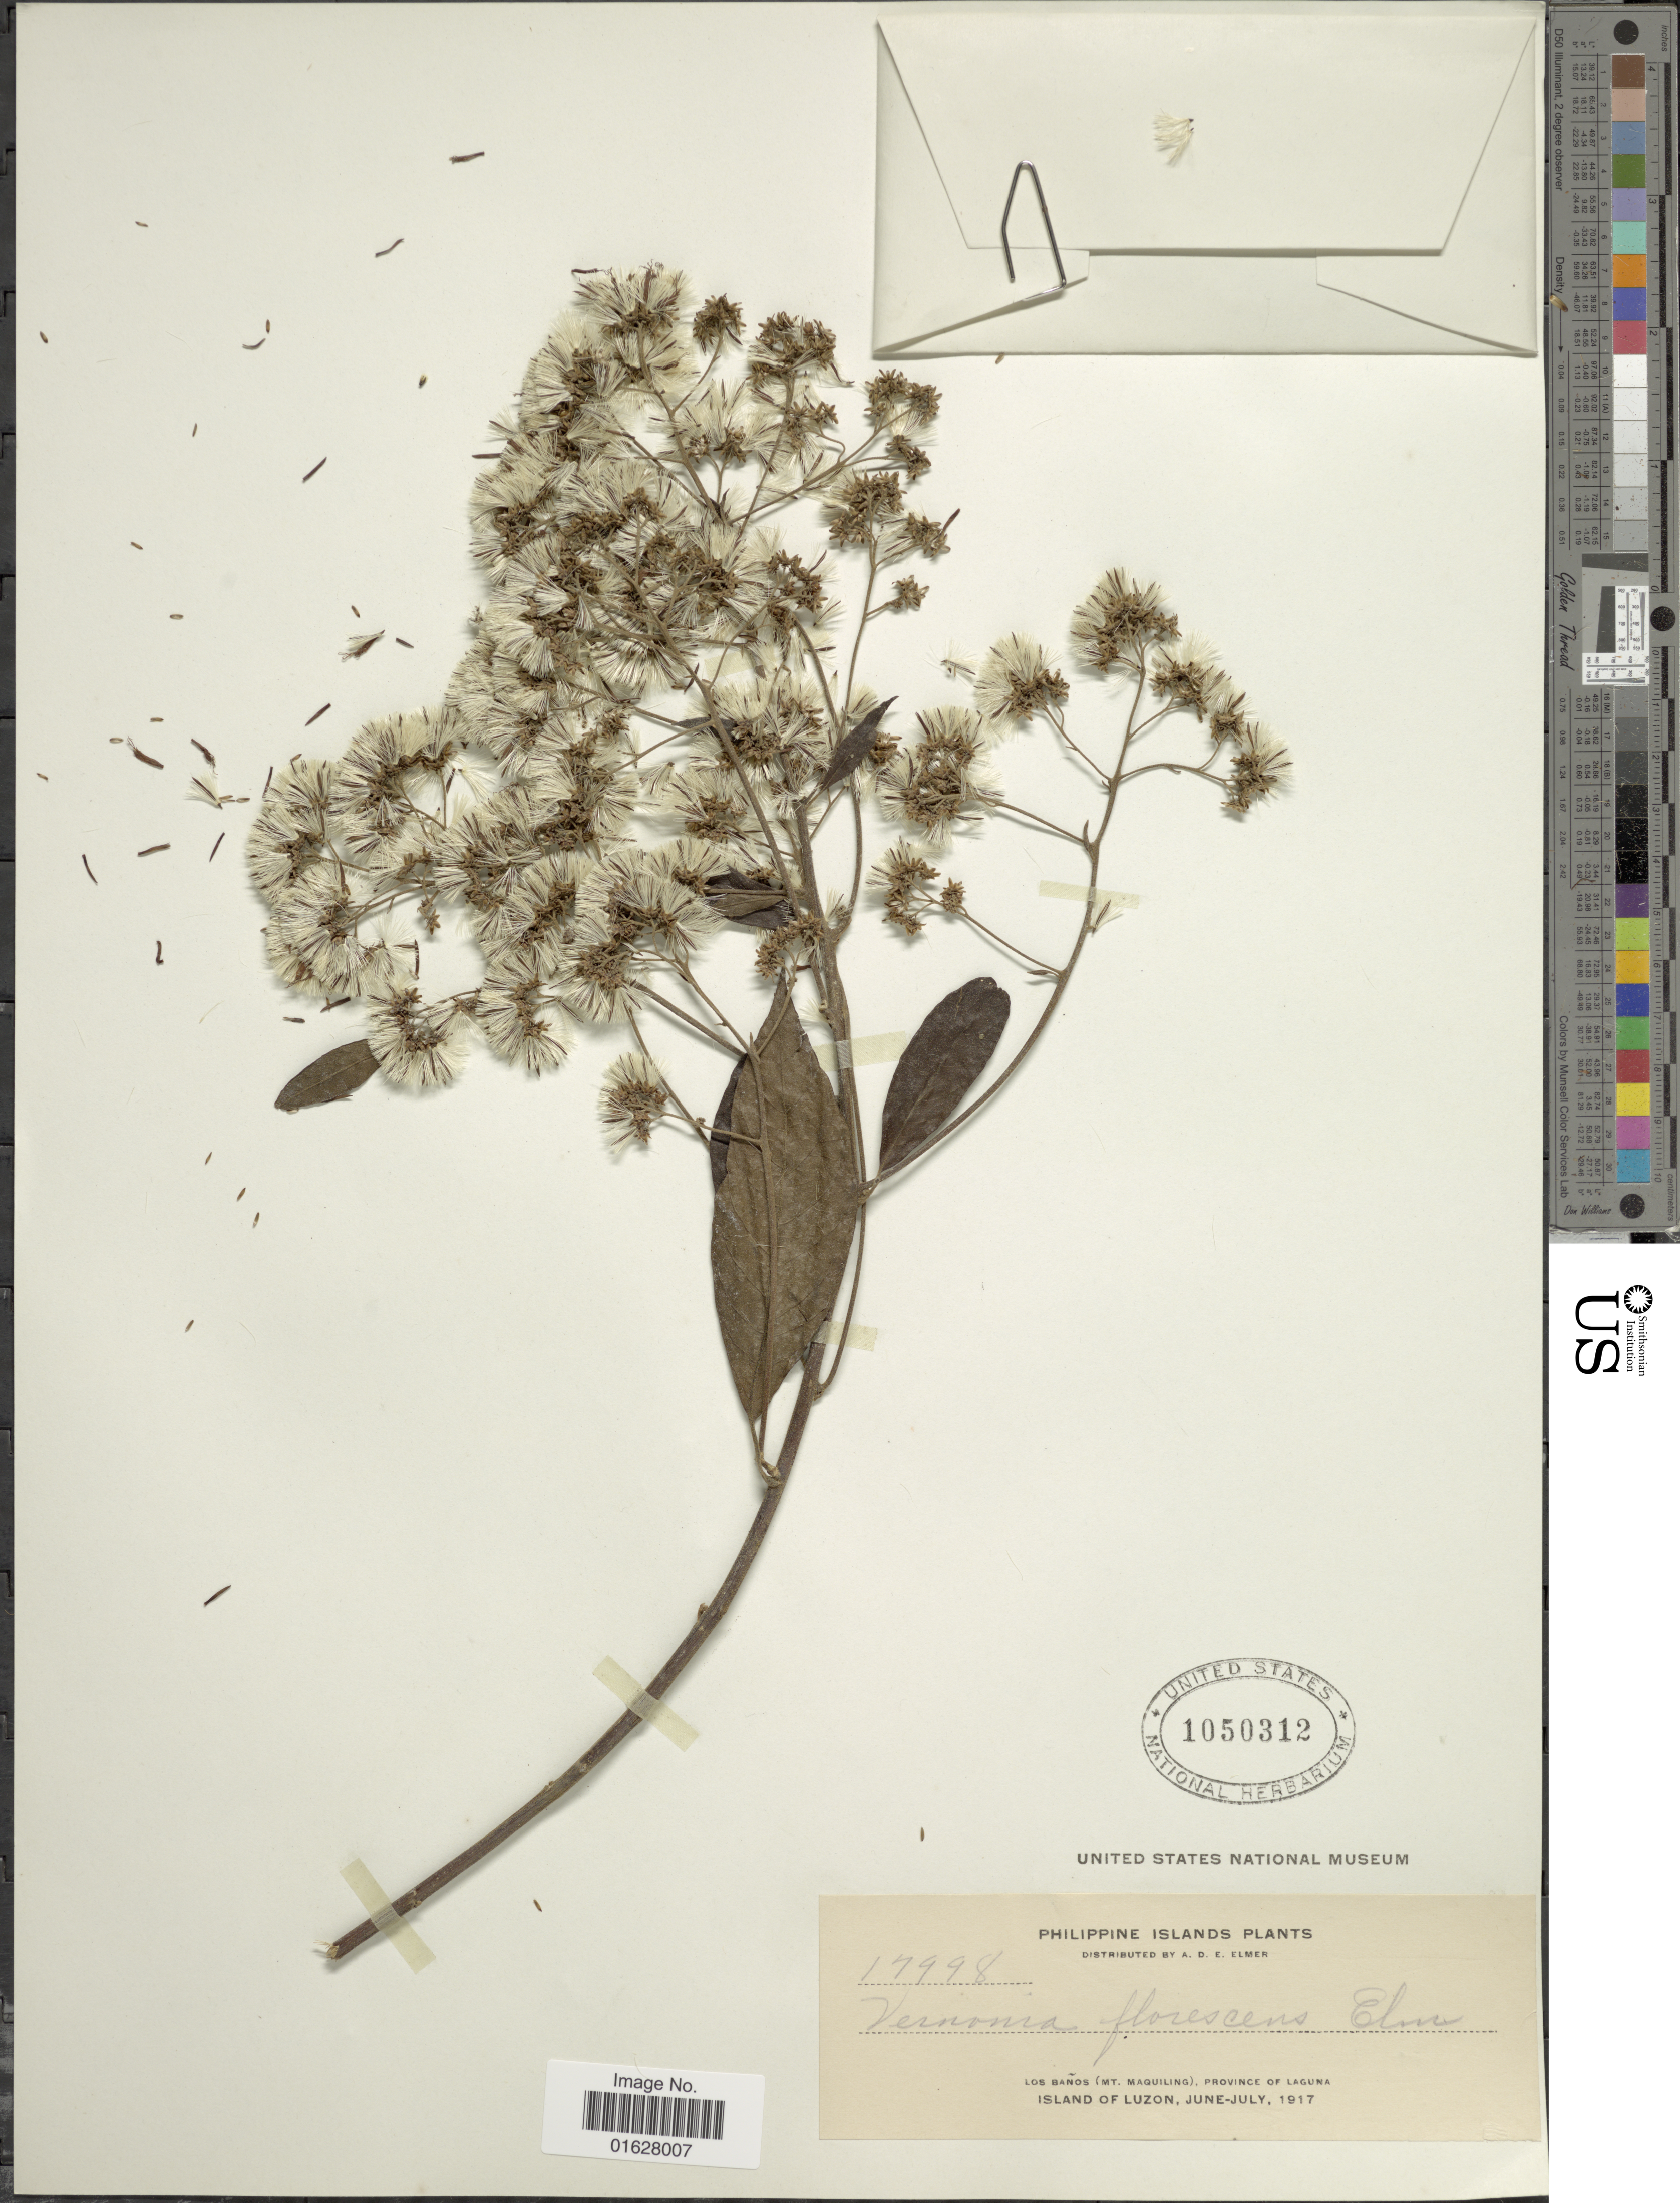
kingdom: Plantae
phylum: Tracheophyta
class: Magnoliopsida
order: Asterales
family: Asteraceae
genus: Strobocalyx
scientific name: Strobocalyx arborea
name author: (Buch.-Ham.) Sch. Bip.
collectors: A. D. E. Elmer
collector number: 17998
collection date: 1917-06/1917-07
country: Philippines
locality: The Philippines. Los Baños Mt. Maquiling). Province of Laguna. Island of Luzon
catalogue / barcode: US 1050312